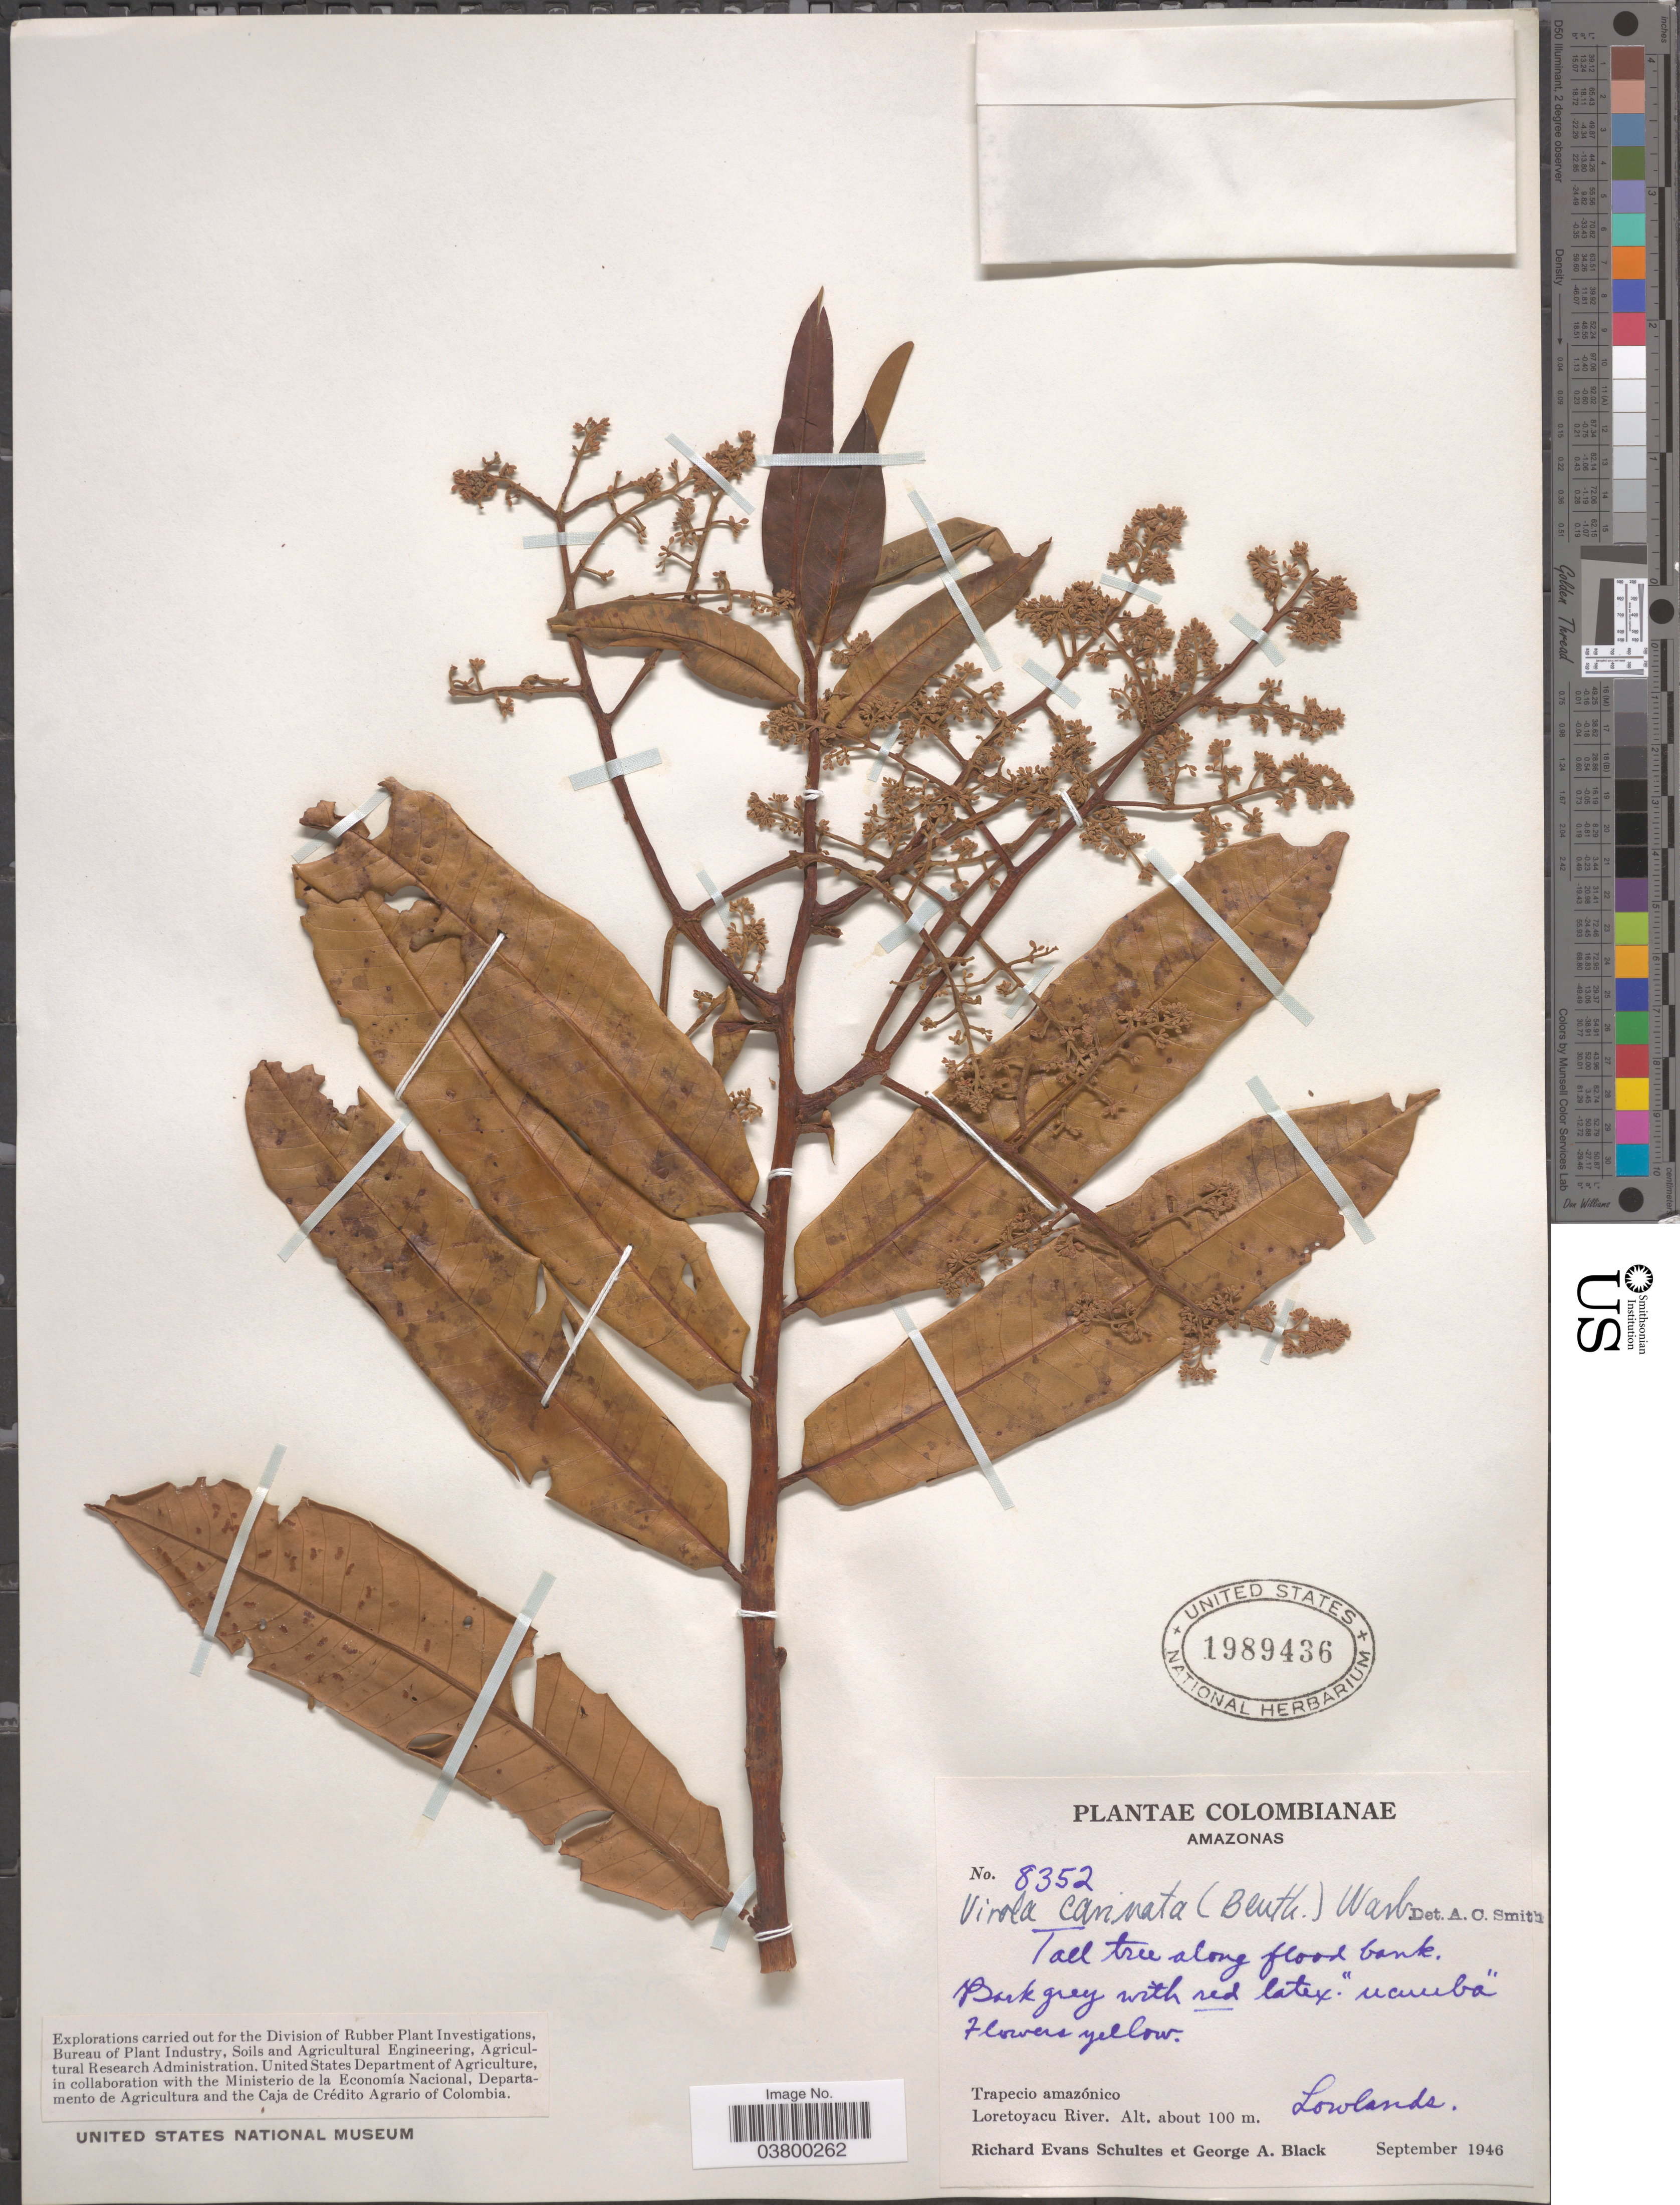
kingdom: Plantae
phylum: Tracheophyta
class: Magnoliopsida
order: Magnoliales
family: Myristicaceae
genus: Virola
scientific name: Virola carinata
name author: Warb.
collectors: R. E. Schultes & G. A. Black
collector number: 8352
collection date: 1946-09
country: Colombia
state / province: Amazônas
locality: Trapecio amazónico. Loretoyacu River. Lowlands.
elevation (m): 100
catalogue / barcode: US 1989436